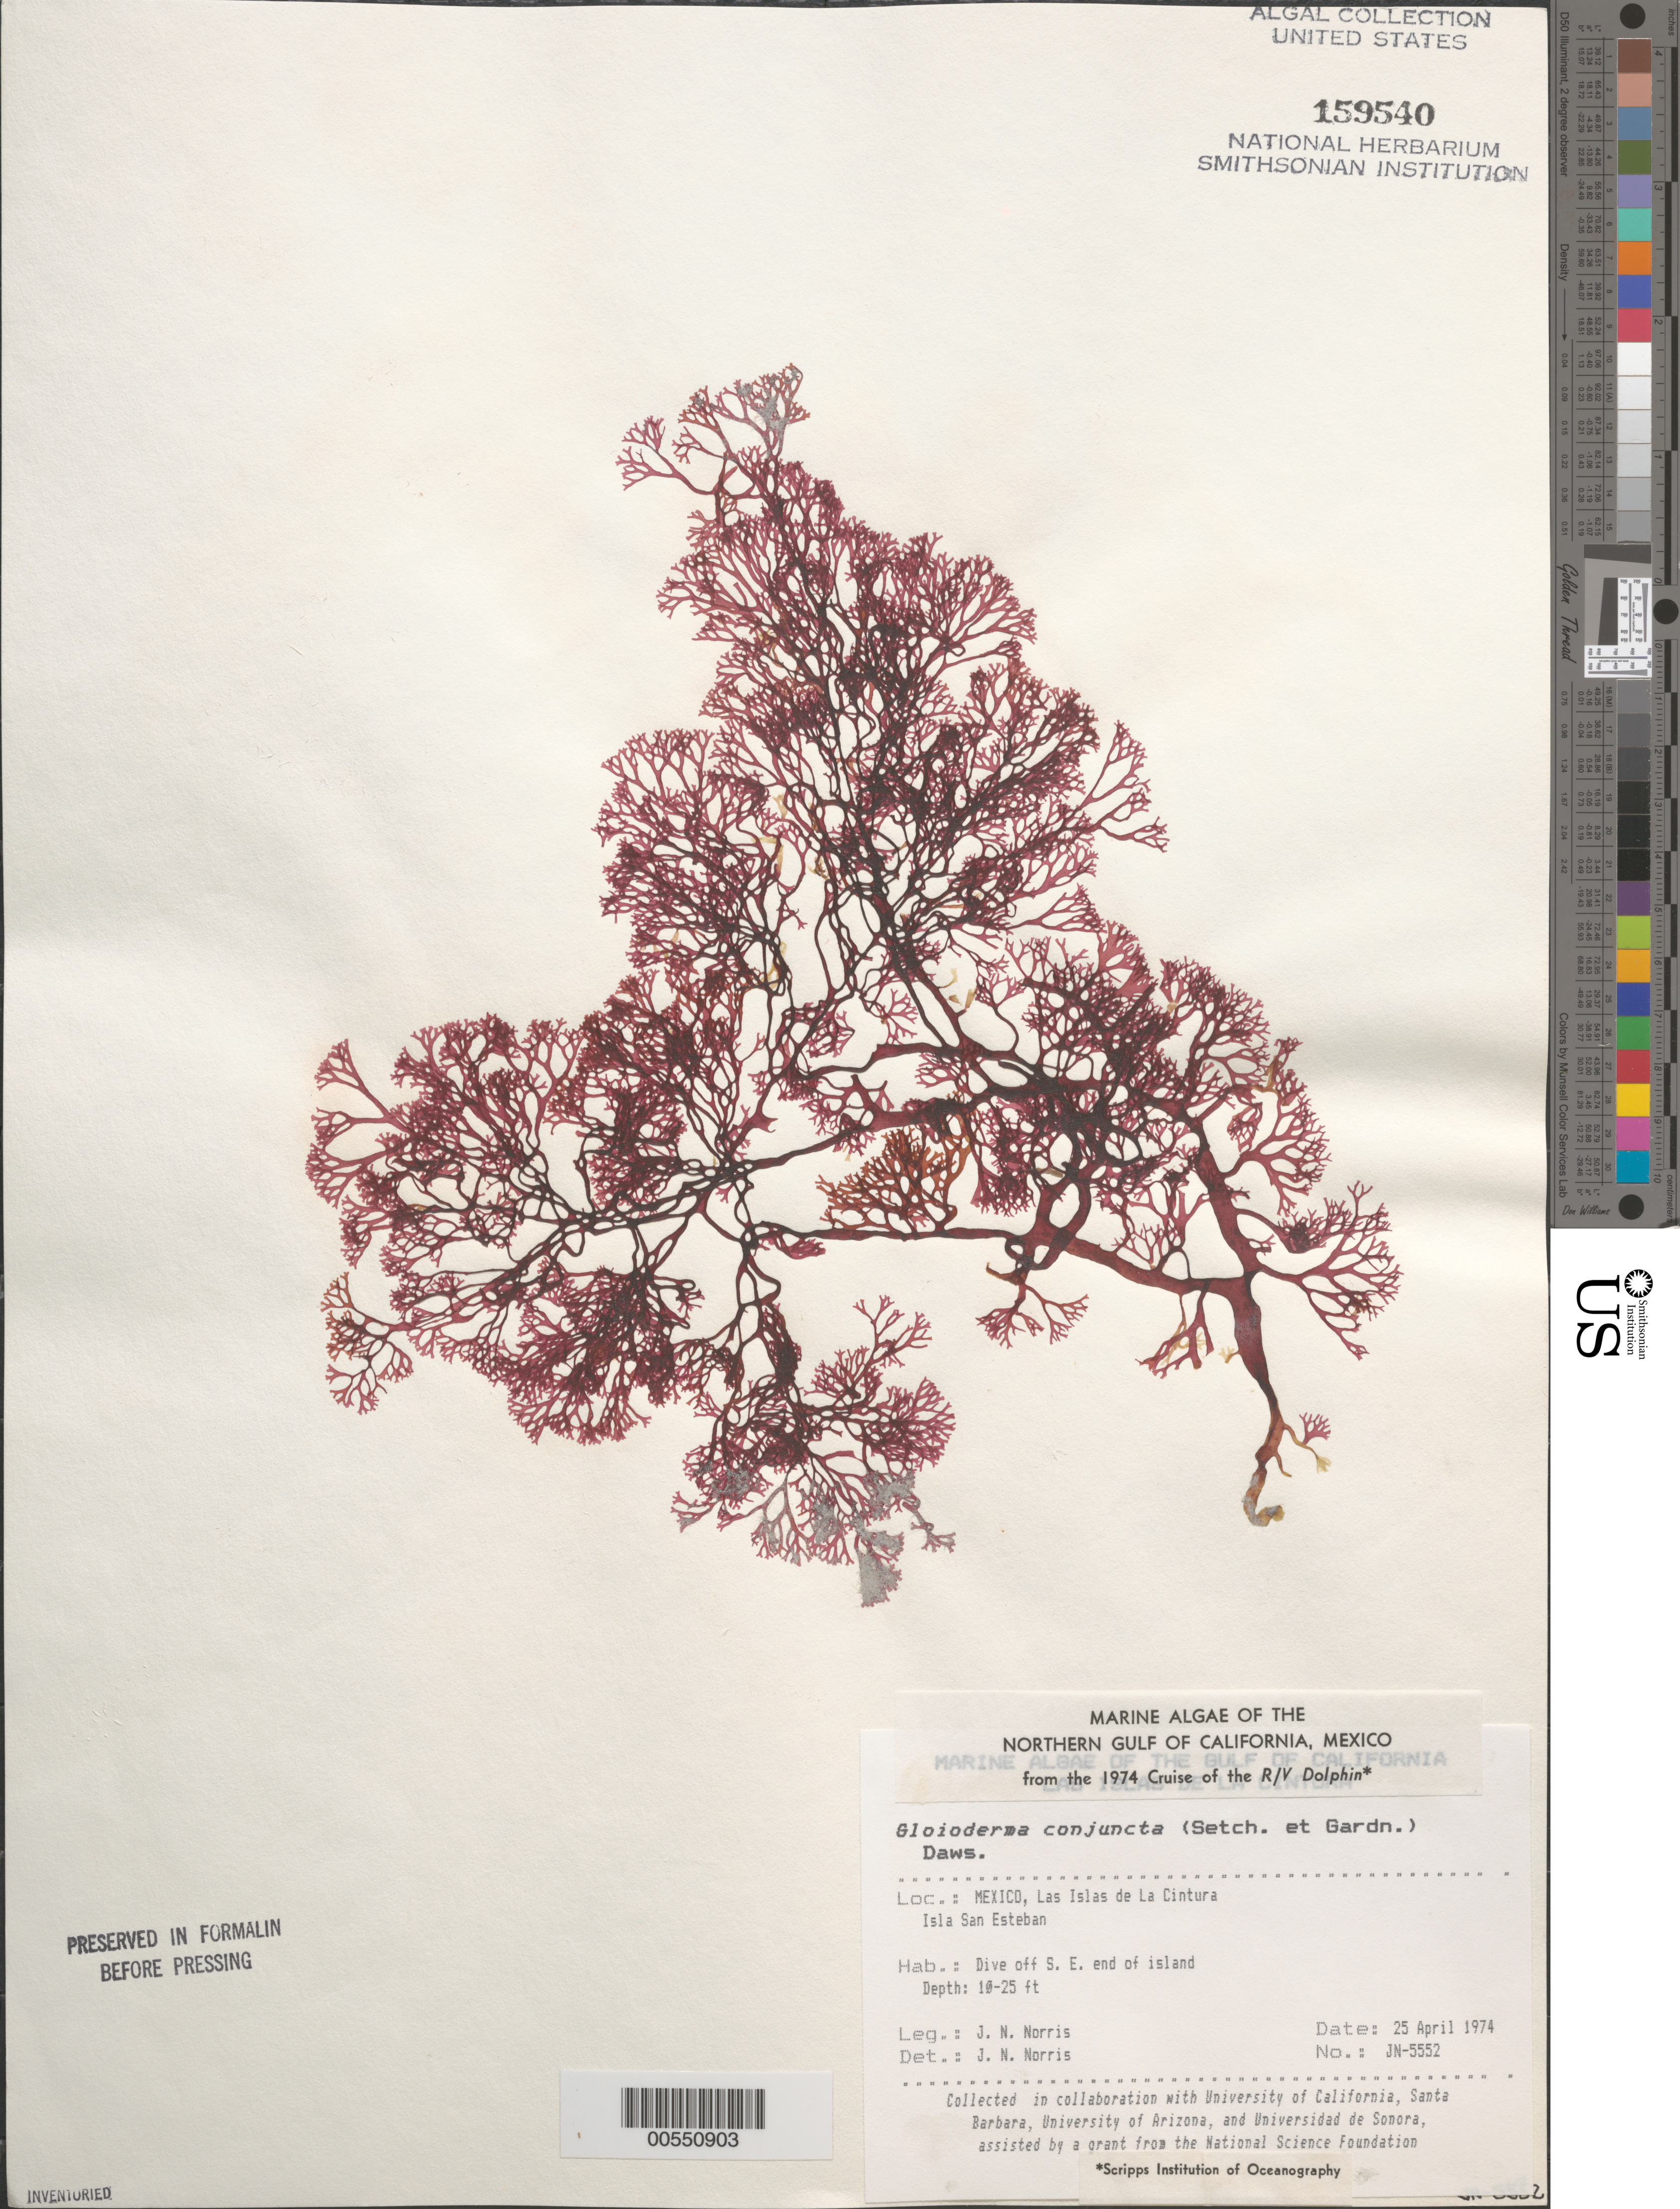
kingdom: Plantae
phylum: Rhodophyta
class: Florideophyceae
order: Rhodymeniales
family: Faucheaceae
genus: Gloioderma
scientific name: Gloioderma conjuncta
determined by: Norris, James N.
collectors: J. N. Norris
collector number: JN-5552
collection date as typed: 25 Apr 1974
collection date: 1974-04-25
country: Mexico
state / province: Baja California Norte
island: Isla San Esteban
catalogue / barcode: US 159540